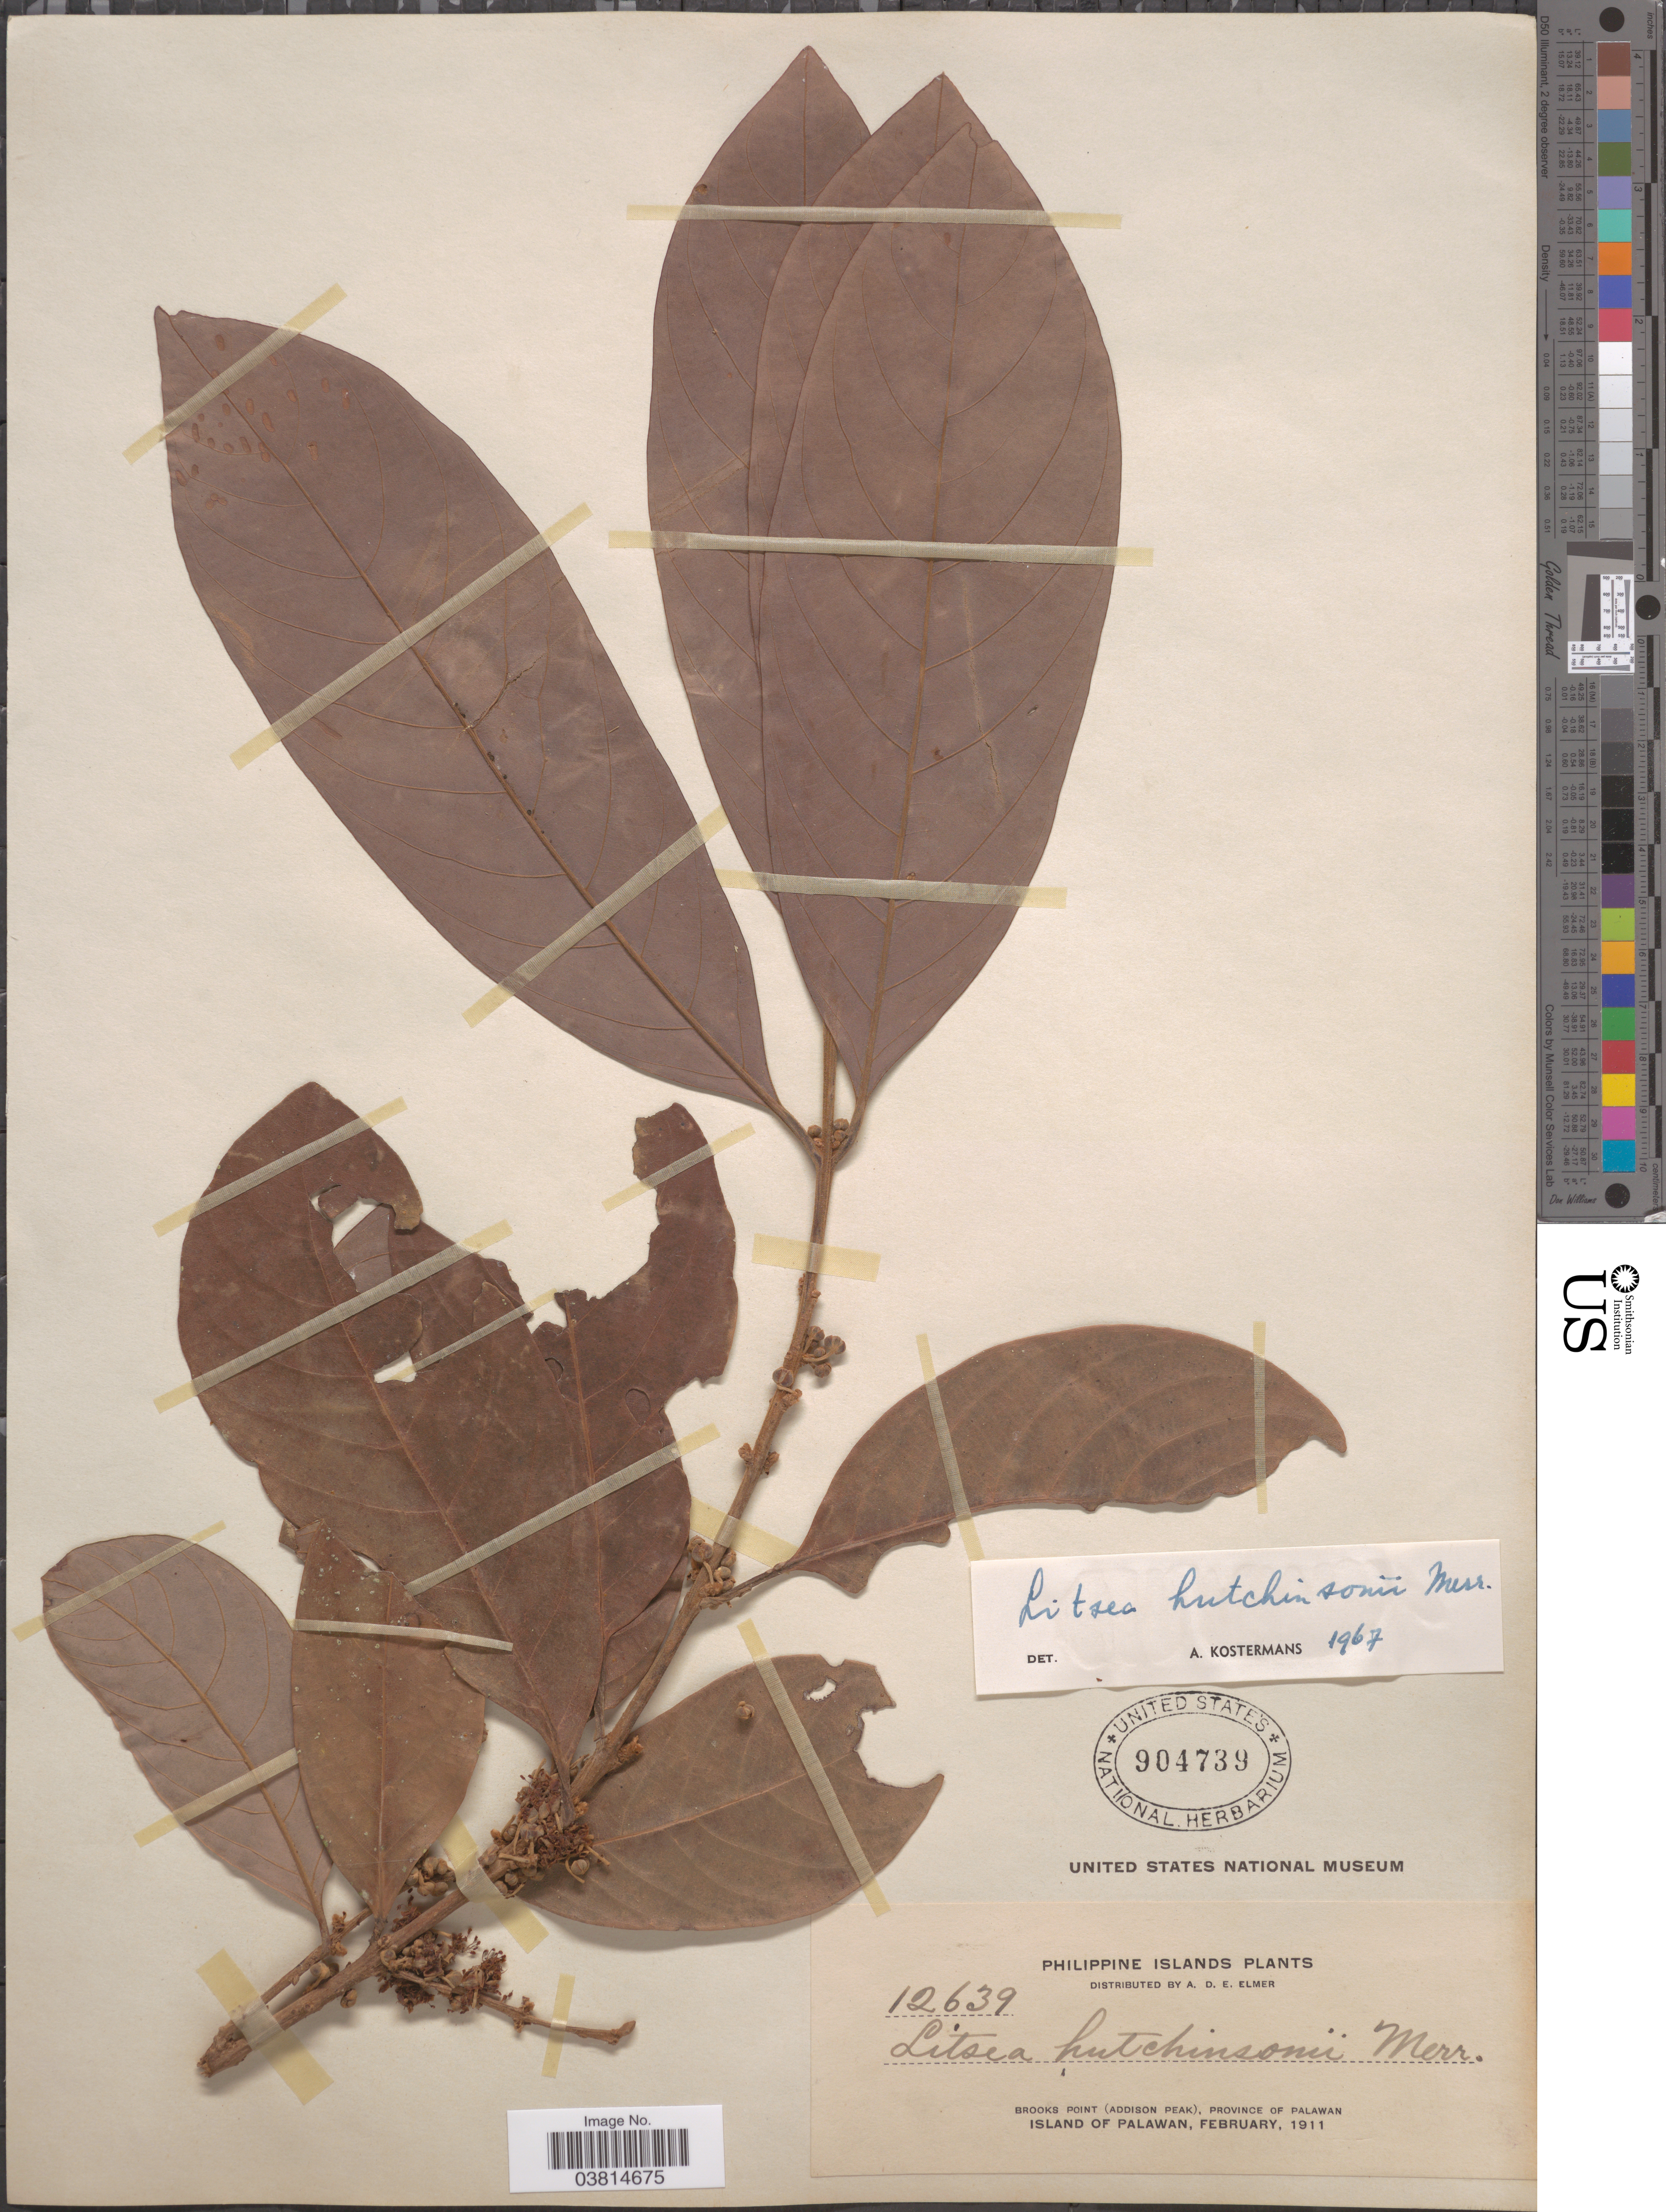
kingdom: Plantae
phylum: Tracheophyta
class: Magnoliopsida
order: Laurales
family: Lauraceae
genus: Litsea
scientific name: Litsea hutchinsonii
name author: Merr.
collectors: A. D. E. Elmer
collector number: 12639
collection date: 1911-02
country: Philippines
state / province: Mimaropa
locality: Brooks Point (Addison Peak), Province of Palawan. Island of Palawan.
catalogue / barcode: US 904739